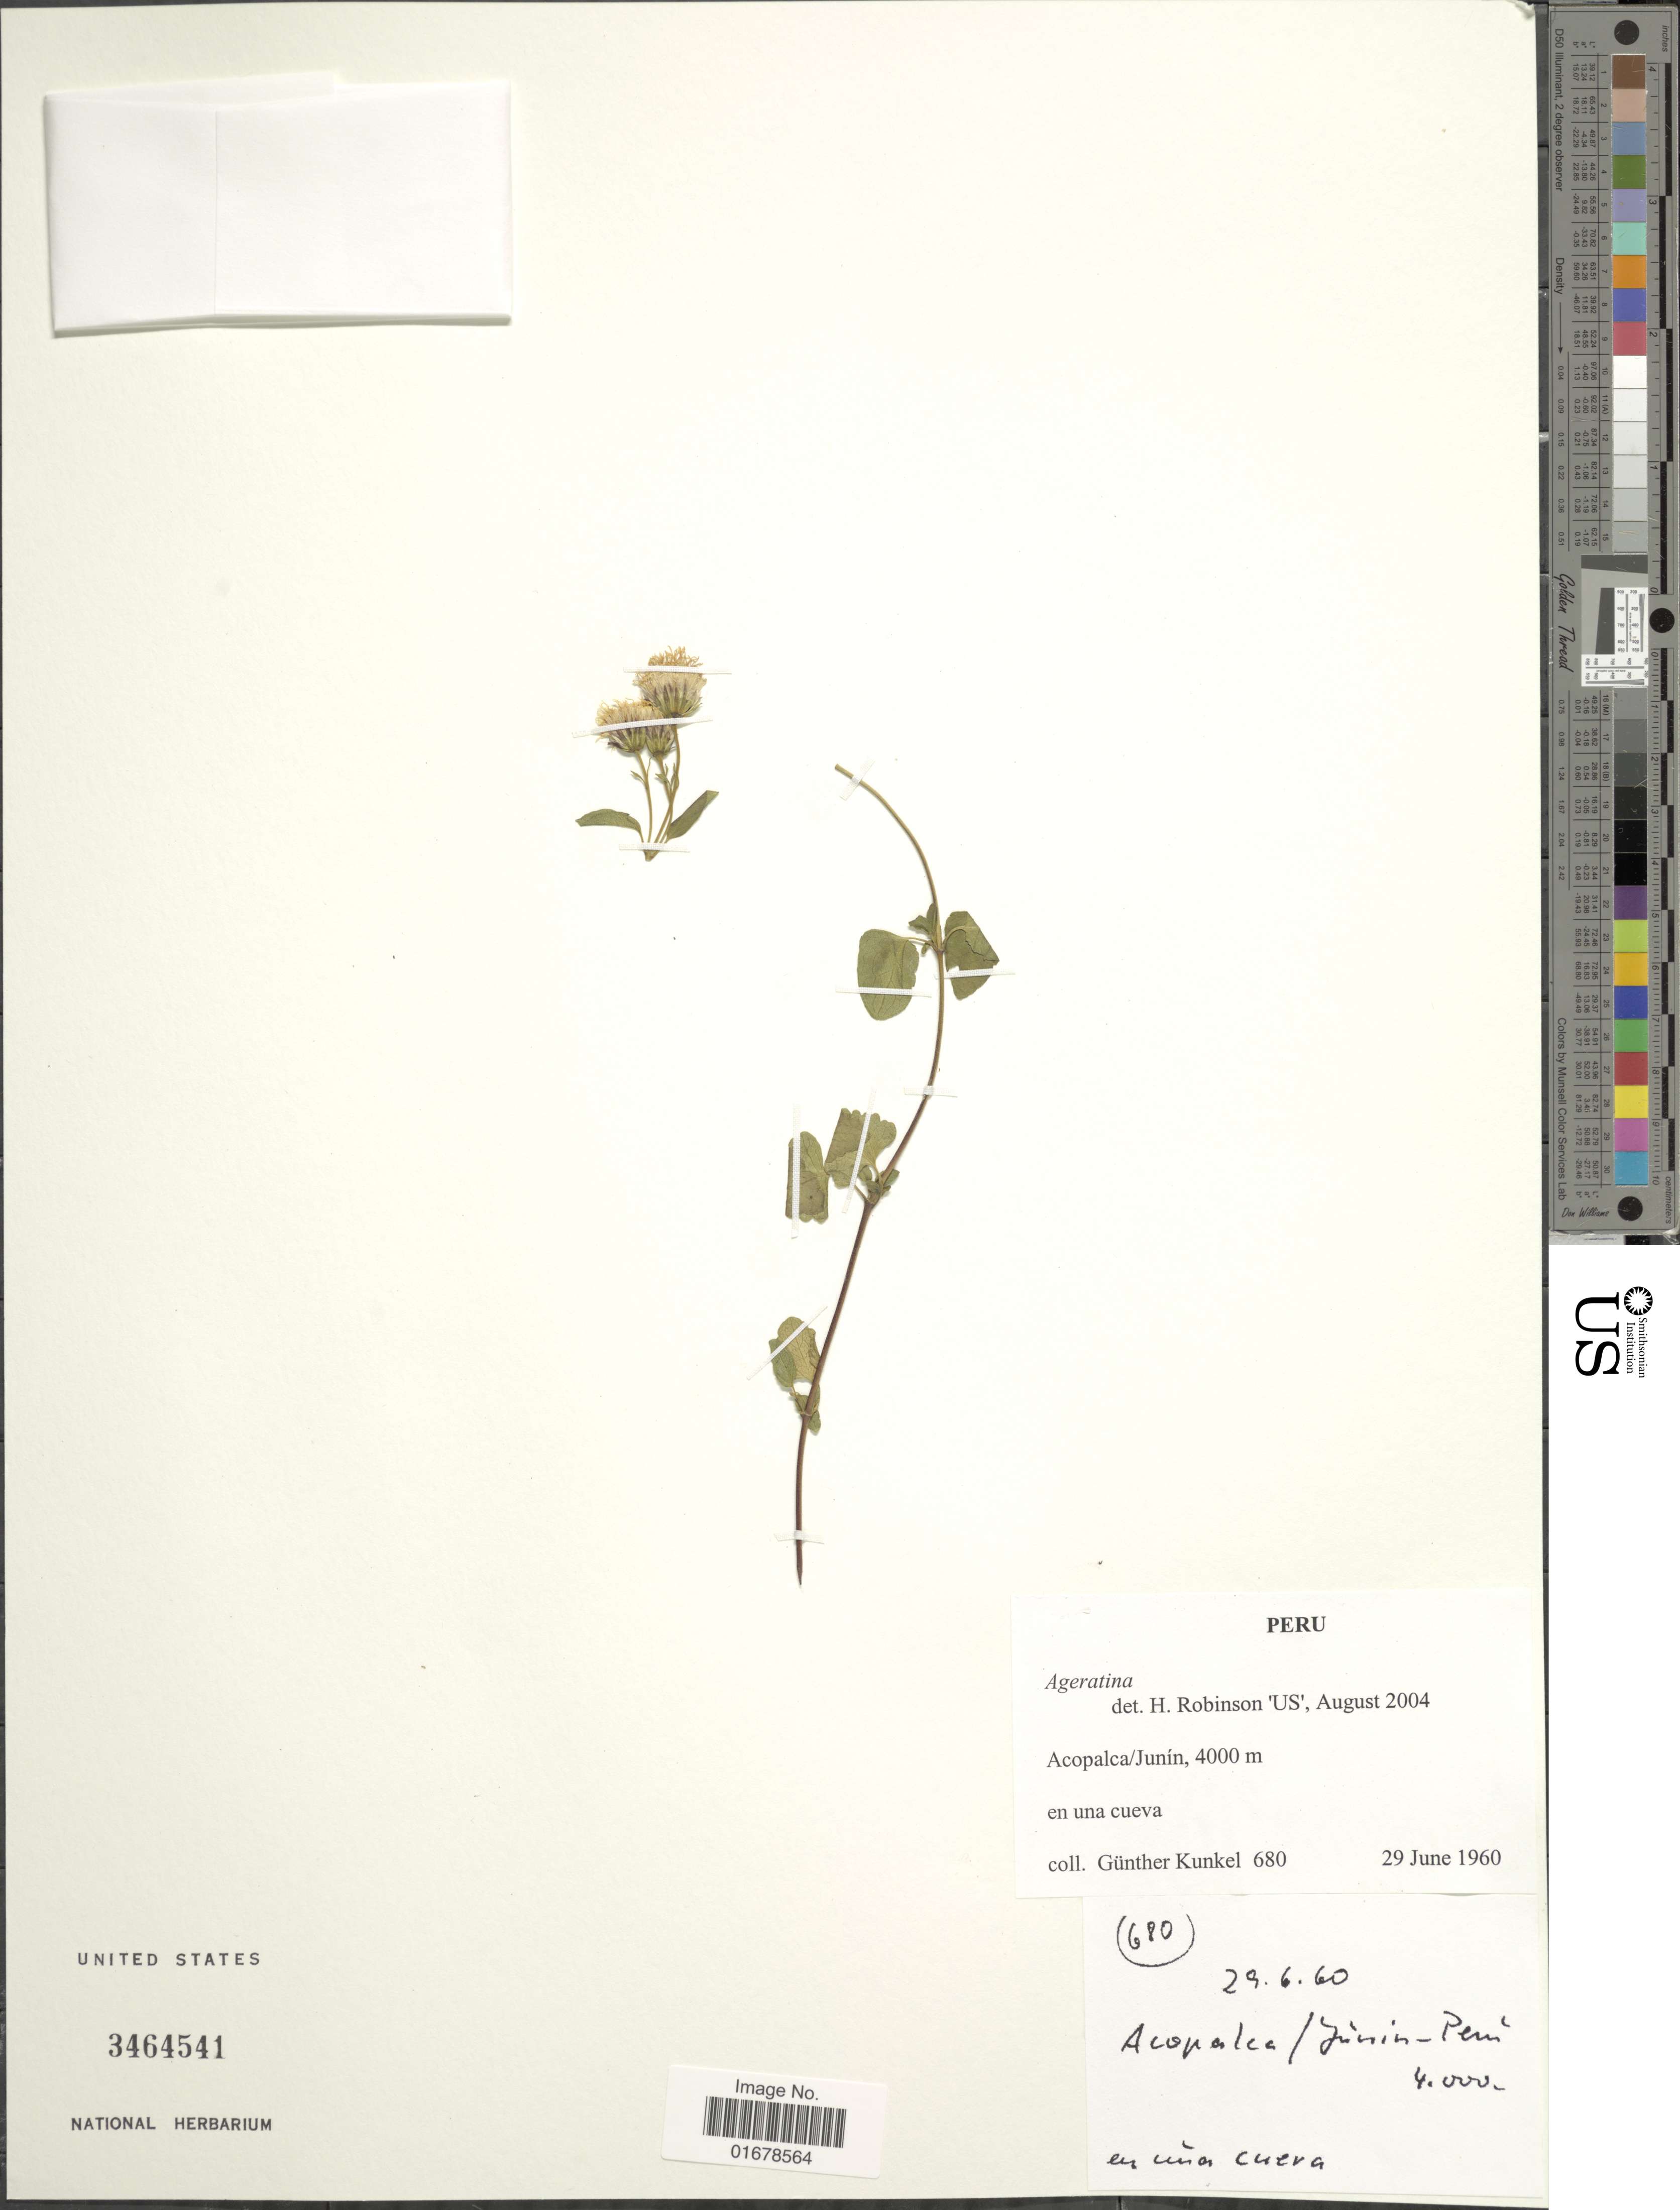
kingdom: Plantae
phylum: Tracheophyta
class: Magnoliopsida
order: Asterales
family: Asteraceae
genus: Ageratina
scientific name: Ageratina sp.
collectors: G. Kunkel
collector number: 680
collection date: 1960-06-29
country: Peru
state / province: Junín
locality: Acopalca/Junin, en una cueva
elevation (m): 4000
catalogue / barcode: US 3464541